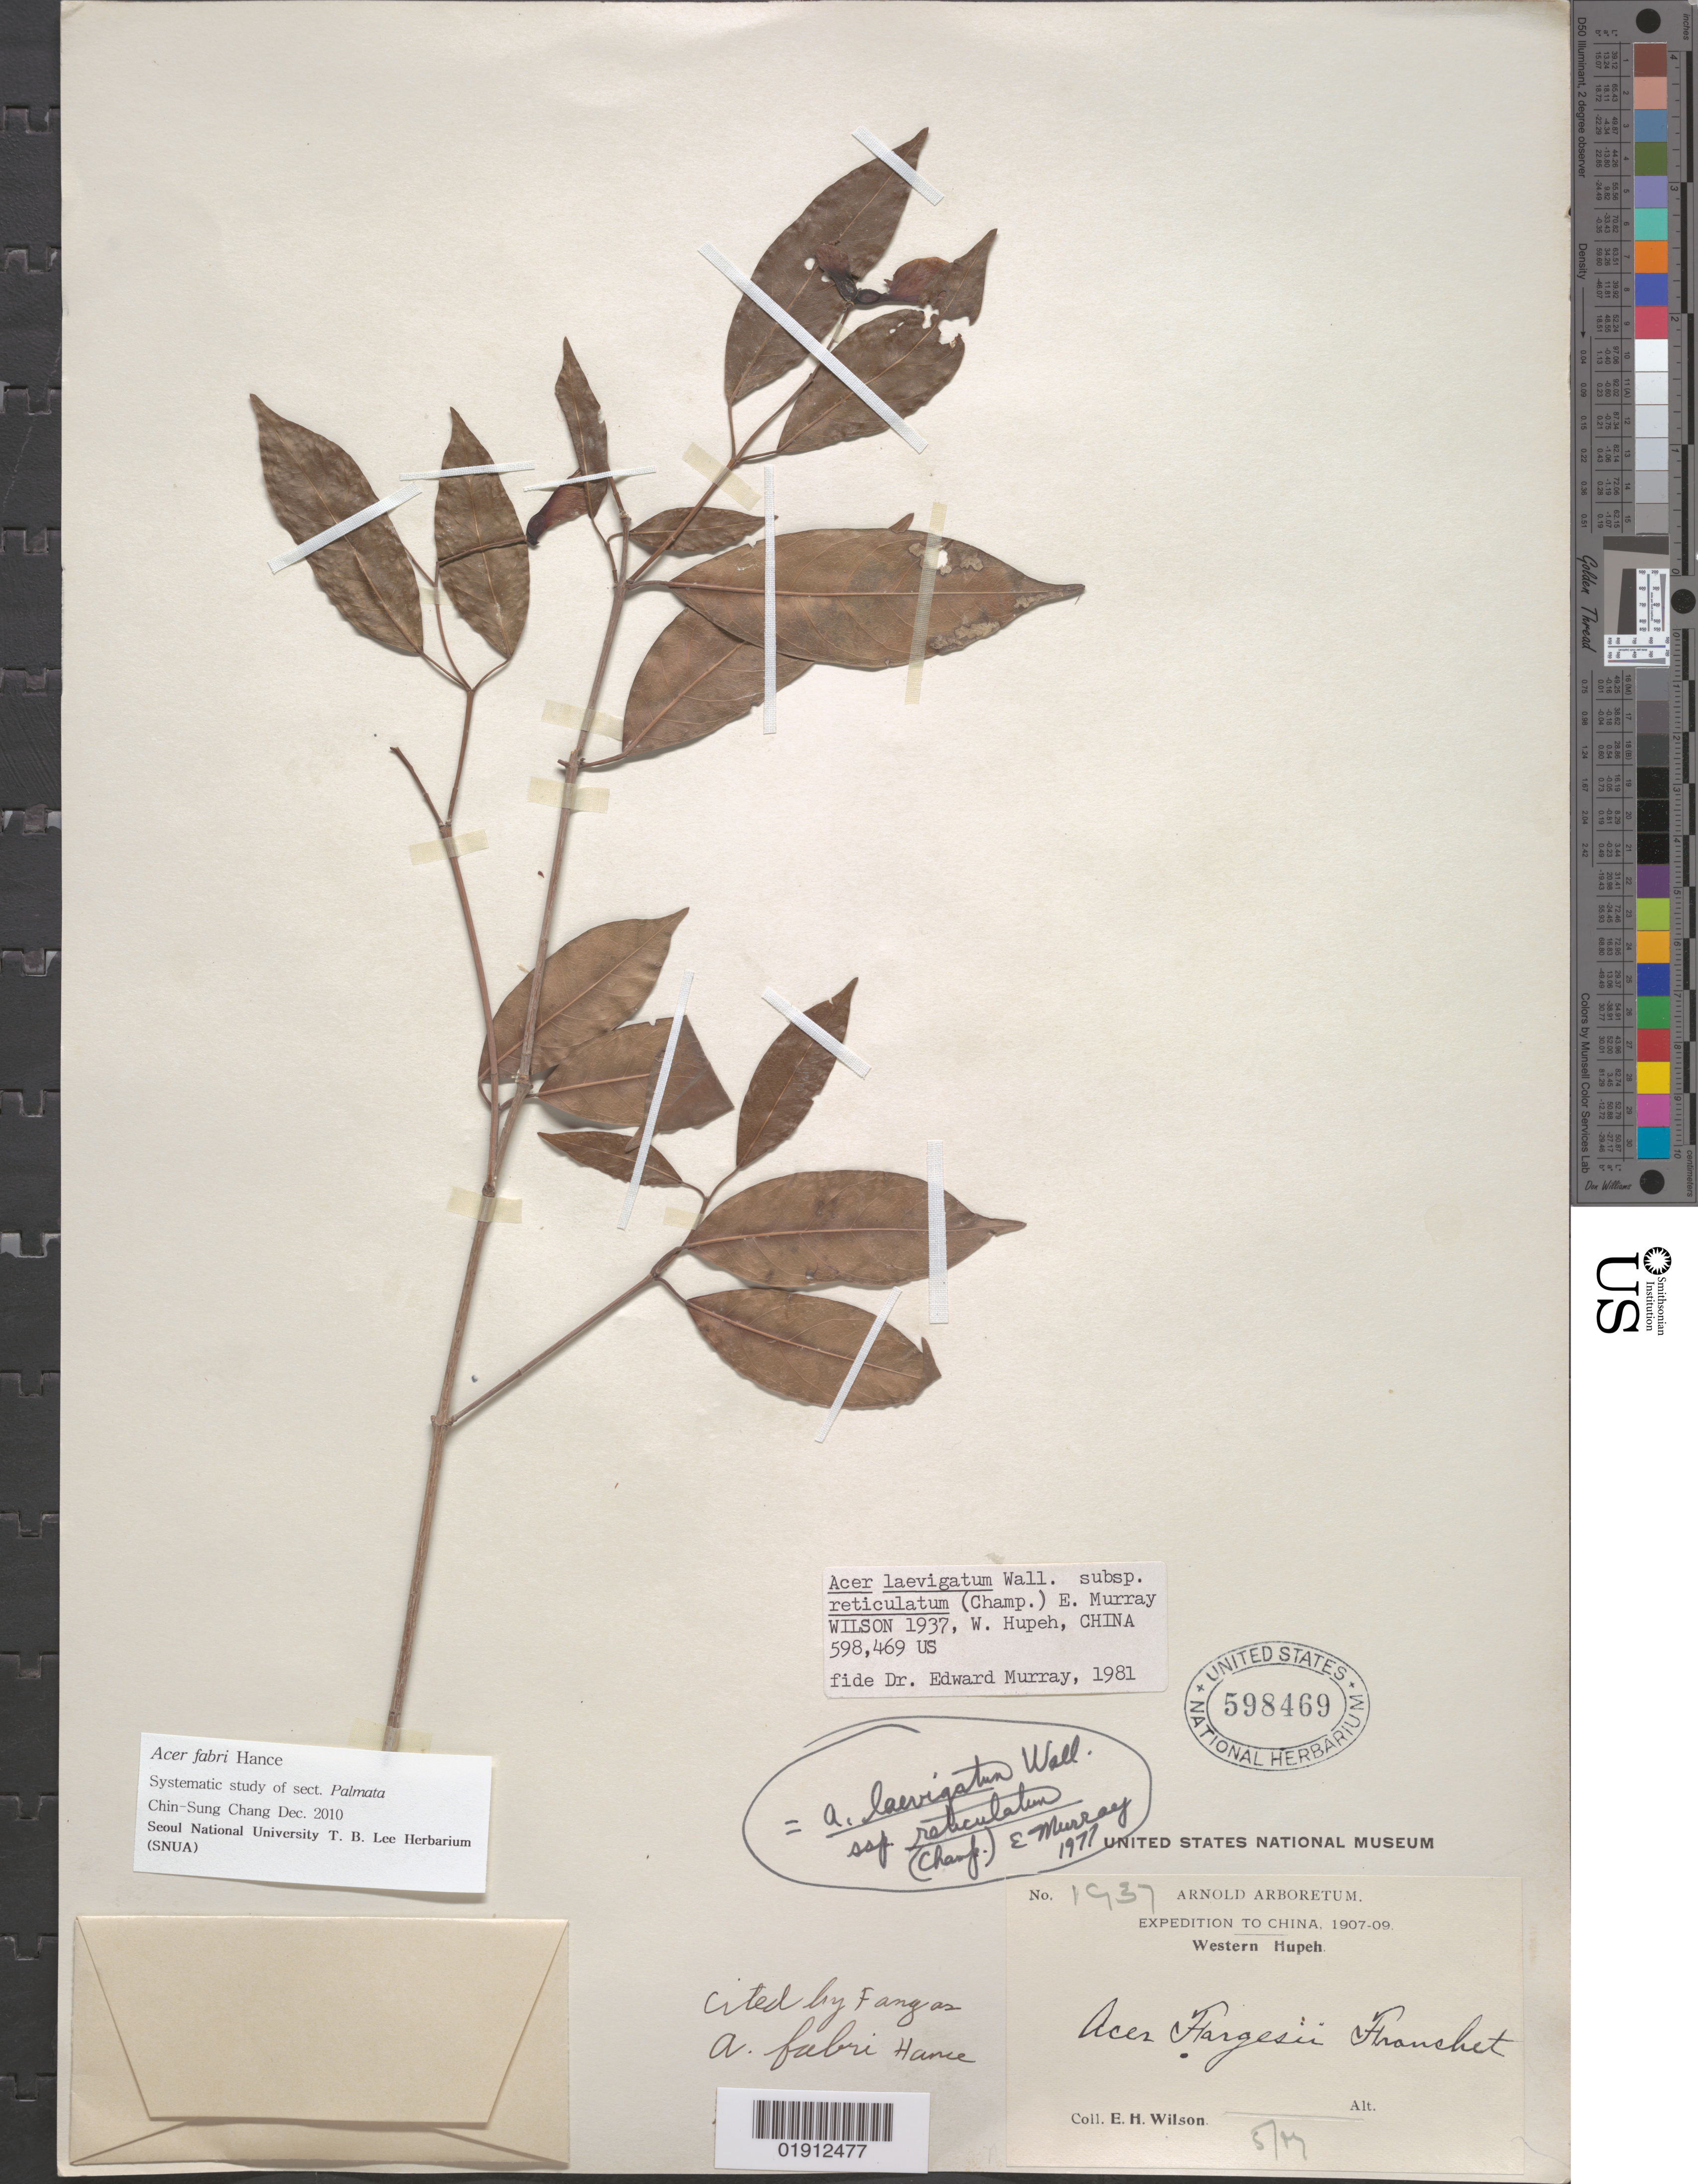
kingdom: Plantae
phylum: Tracheophyta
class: Magnoliopsida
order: Sapindales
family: Sapindaceae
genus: Acer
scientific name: Acer fabri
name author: Hance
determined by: Chang, C. S., (SNUA)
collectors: E. H. Wilson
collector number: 1937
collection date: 1907-05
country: China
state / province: Hubei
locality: Western Hupeh [Hubei]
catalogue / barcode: US 598469